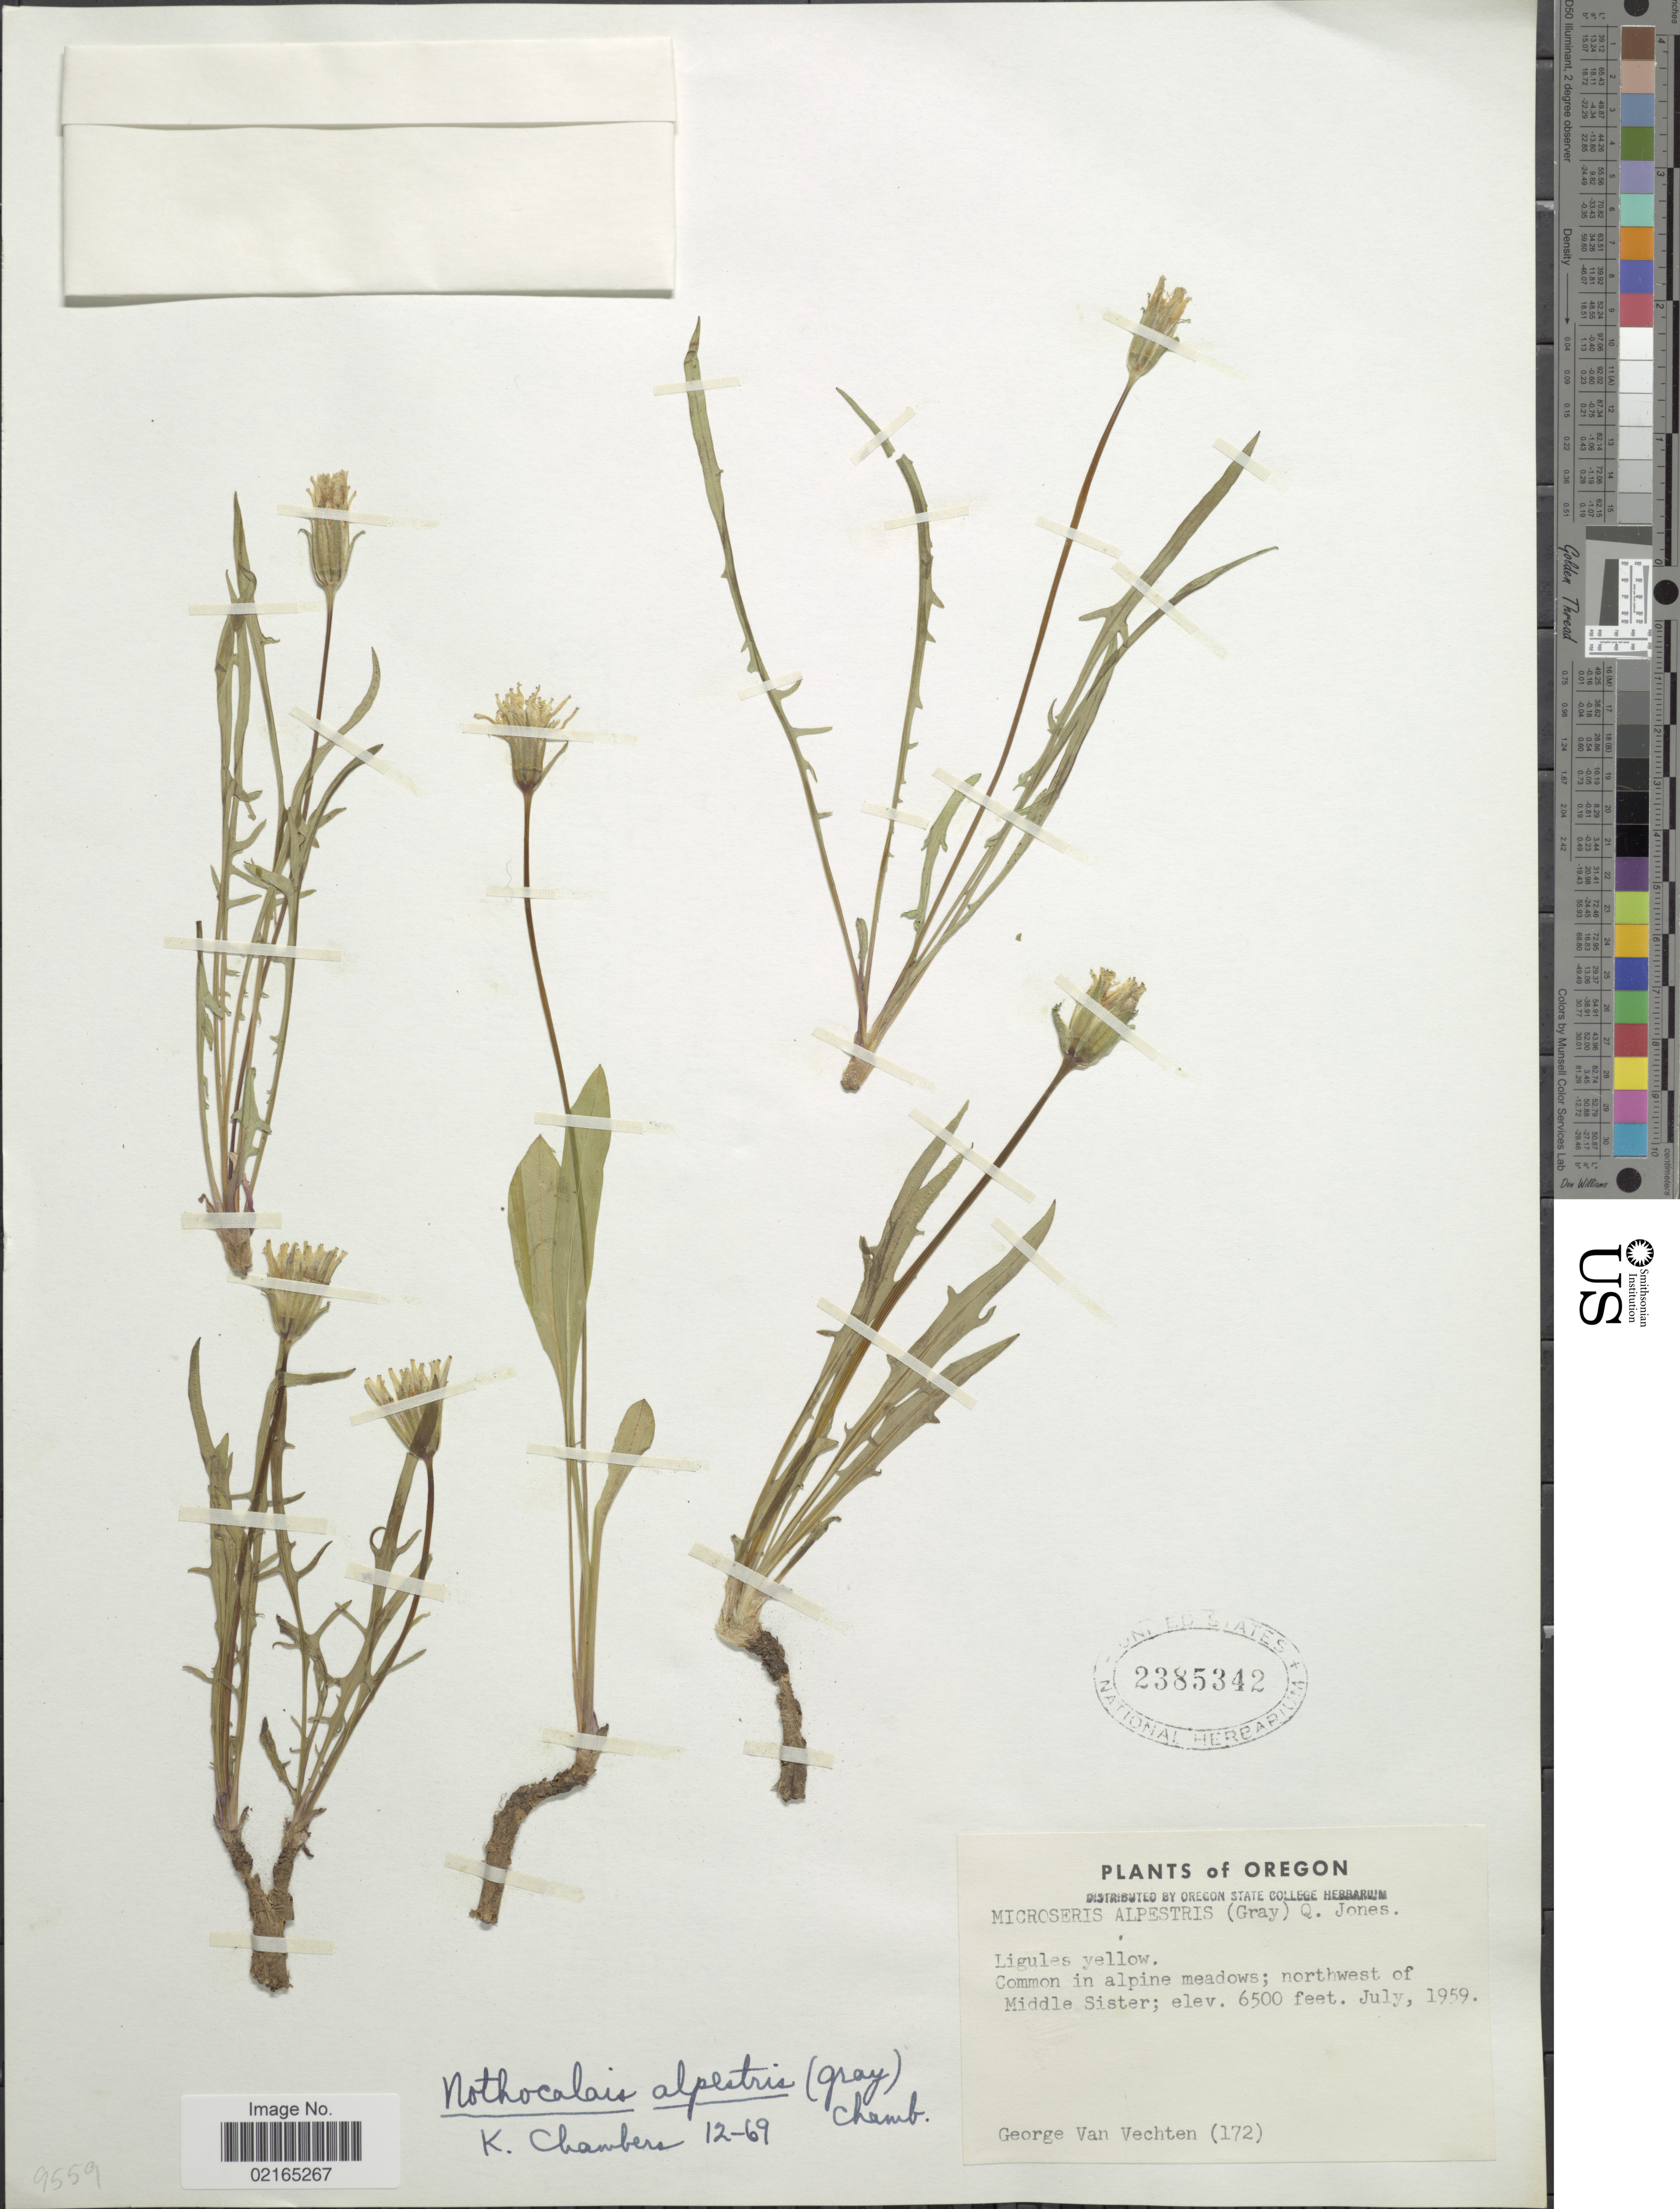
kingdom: Plantae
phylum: Tracheophyta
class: Magnoliopsida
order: Asterales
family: Asteraceae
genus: Nothocalais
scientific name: Nothocalais alpestris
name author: (A. Gray) K.L. Chambers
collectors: G. Vechten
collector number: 172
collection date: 1959-07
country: United States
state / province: Oregon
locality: Common in alpine meadows; northwest of Middle Sister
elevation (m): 1981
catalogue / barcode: US 2385342